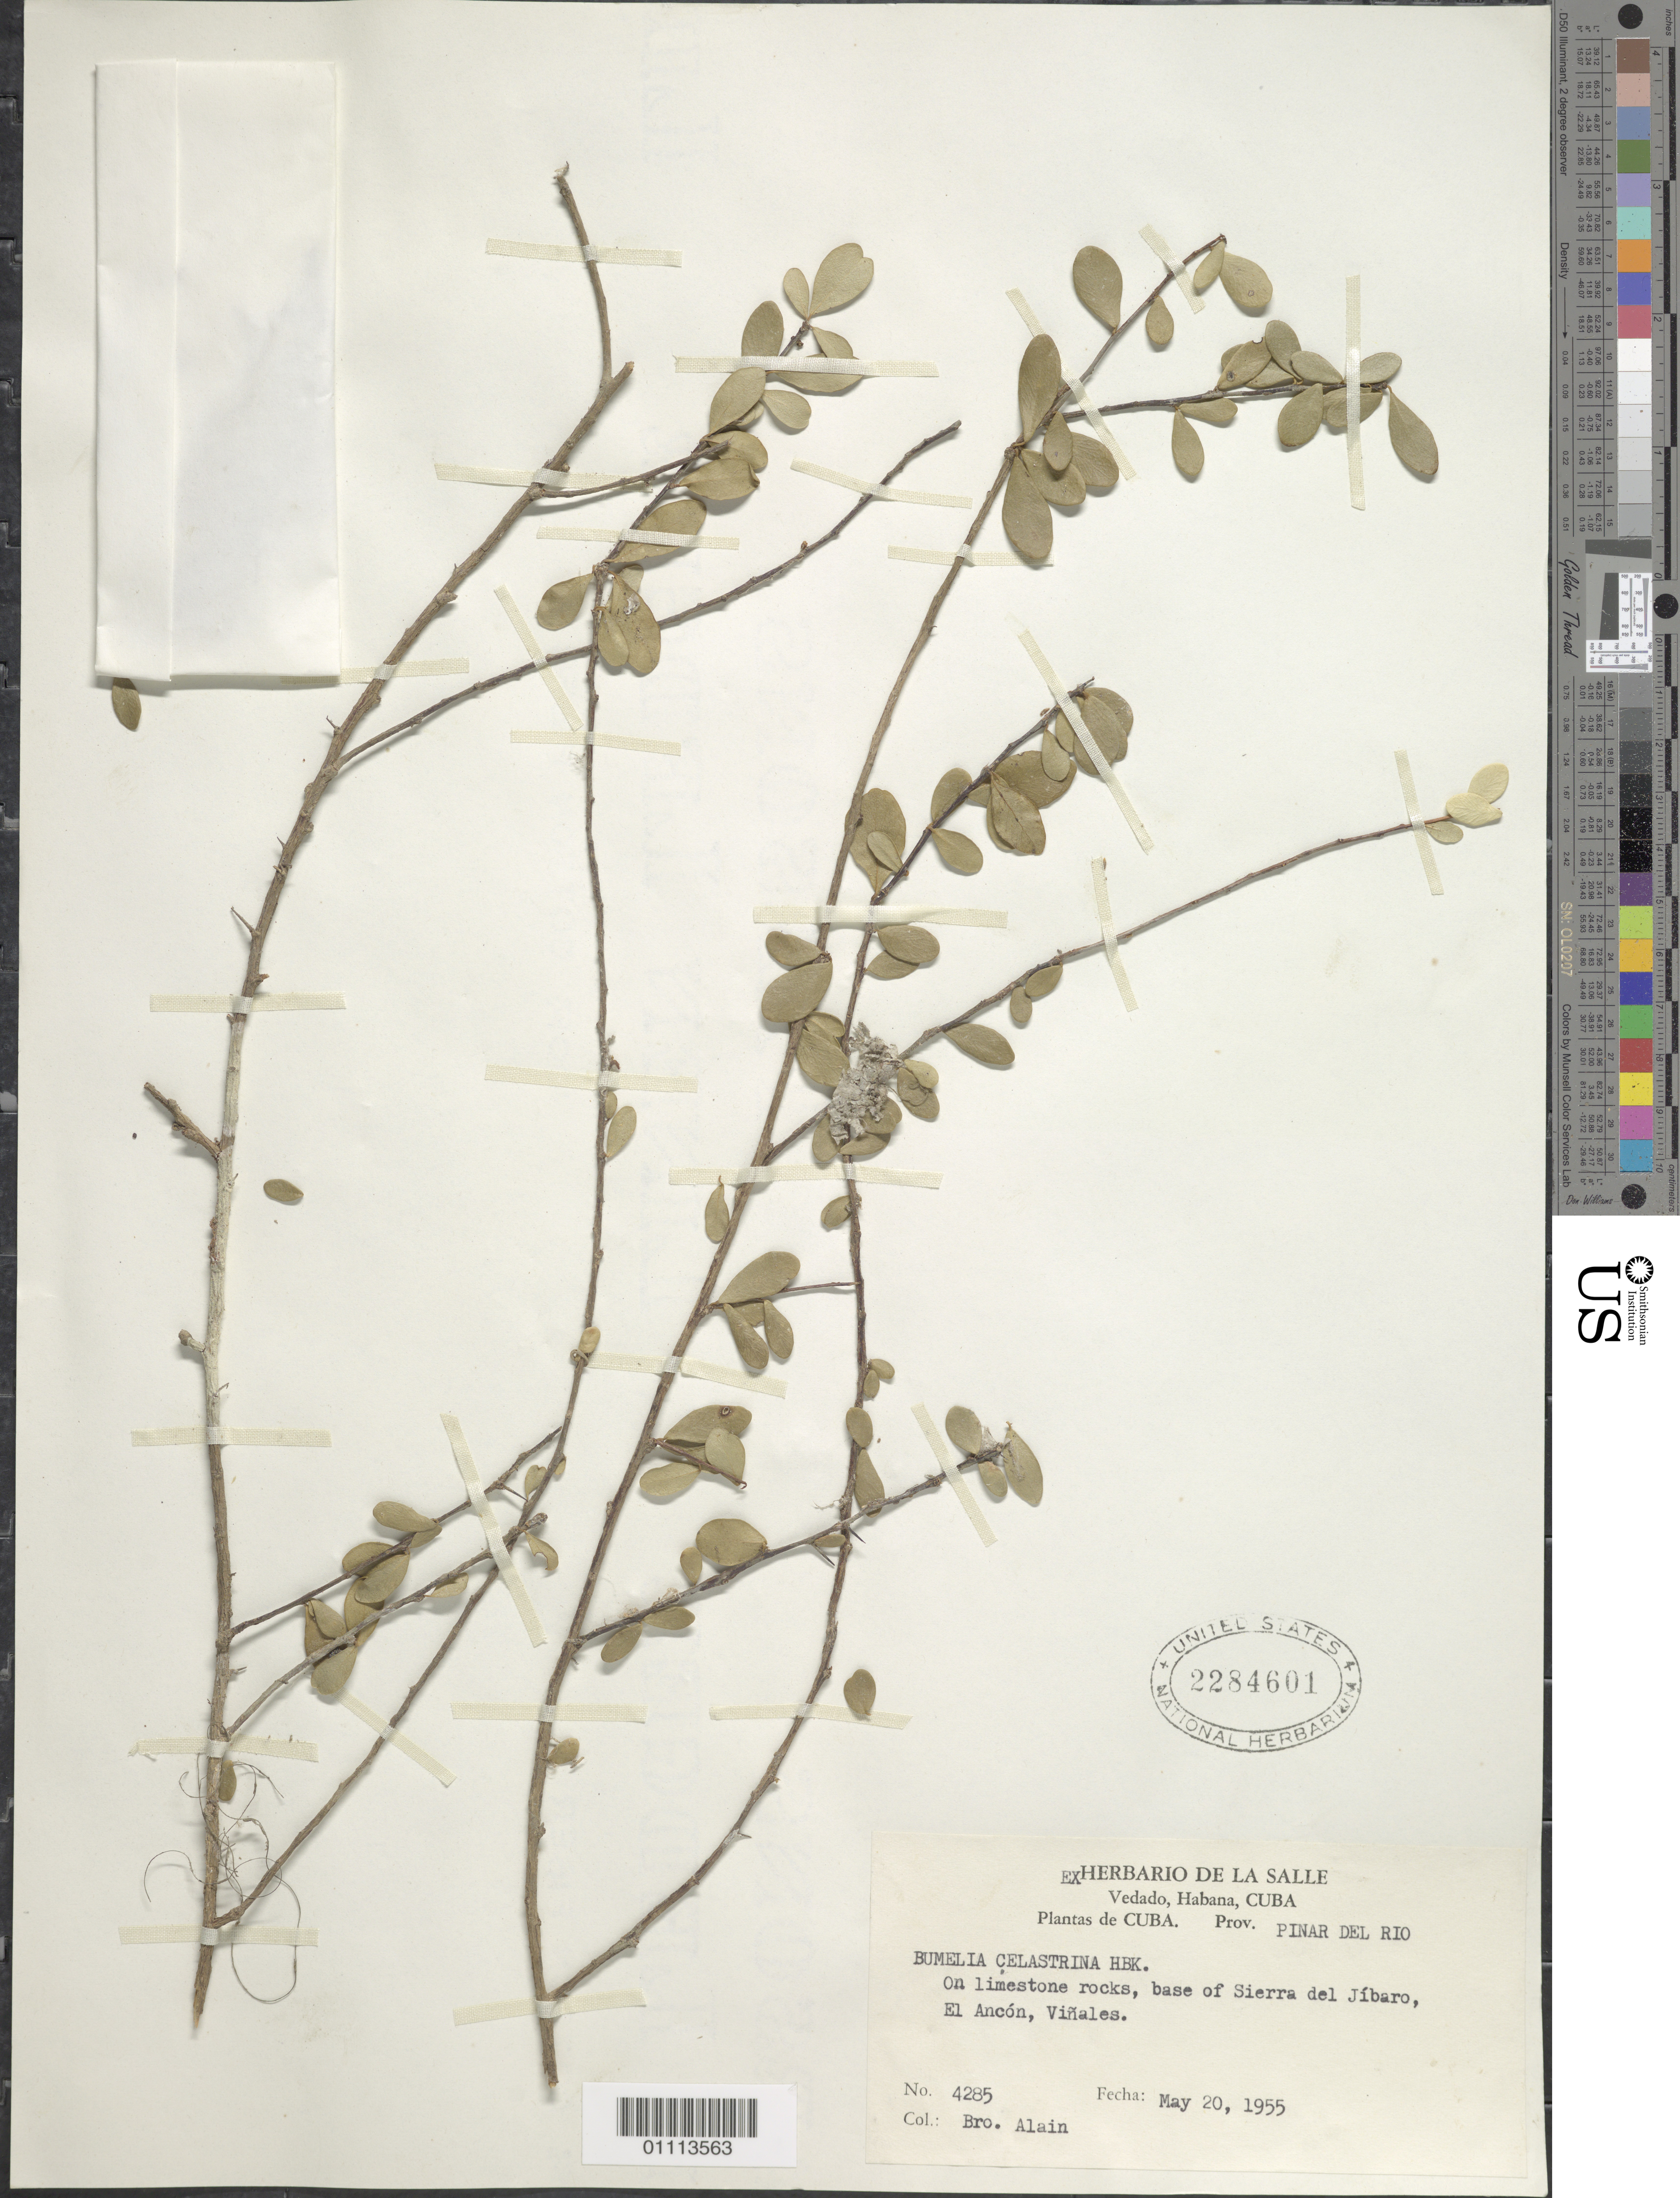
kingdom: Plantae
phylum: Tracheophyta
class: Magnoliopsida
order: Ericales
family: Sapotaceae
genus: Sideroxylon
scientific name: Sideroxylon celastrinum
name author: (Kunth) T.D. Penn.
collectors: A. H. Liogier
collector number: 4285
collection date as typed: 20 May 1955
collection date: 1955-05-20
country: Cuba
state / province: Pinar del Rio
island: Cuba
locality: Base of Sierra del Jibaro, El Ancon, Vinales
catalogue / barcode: US 2284601